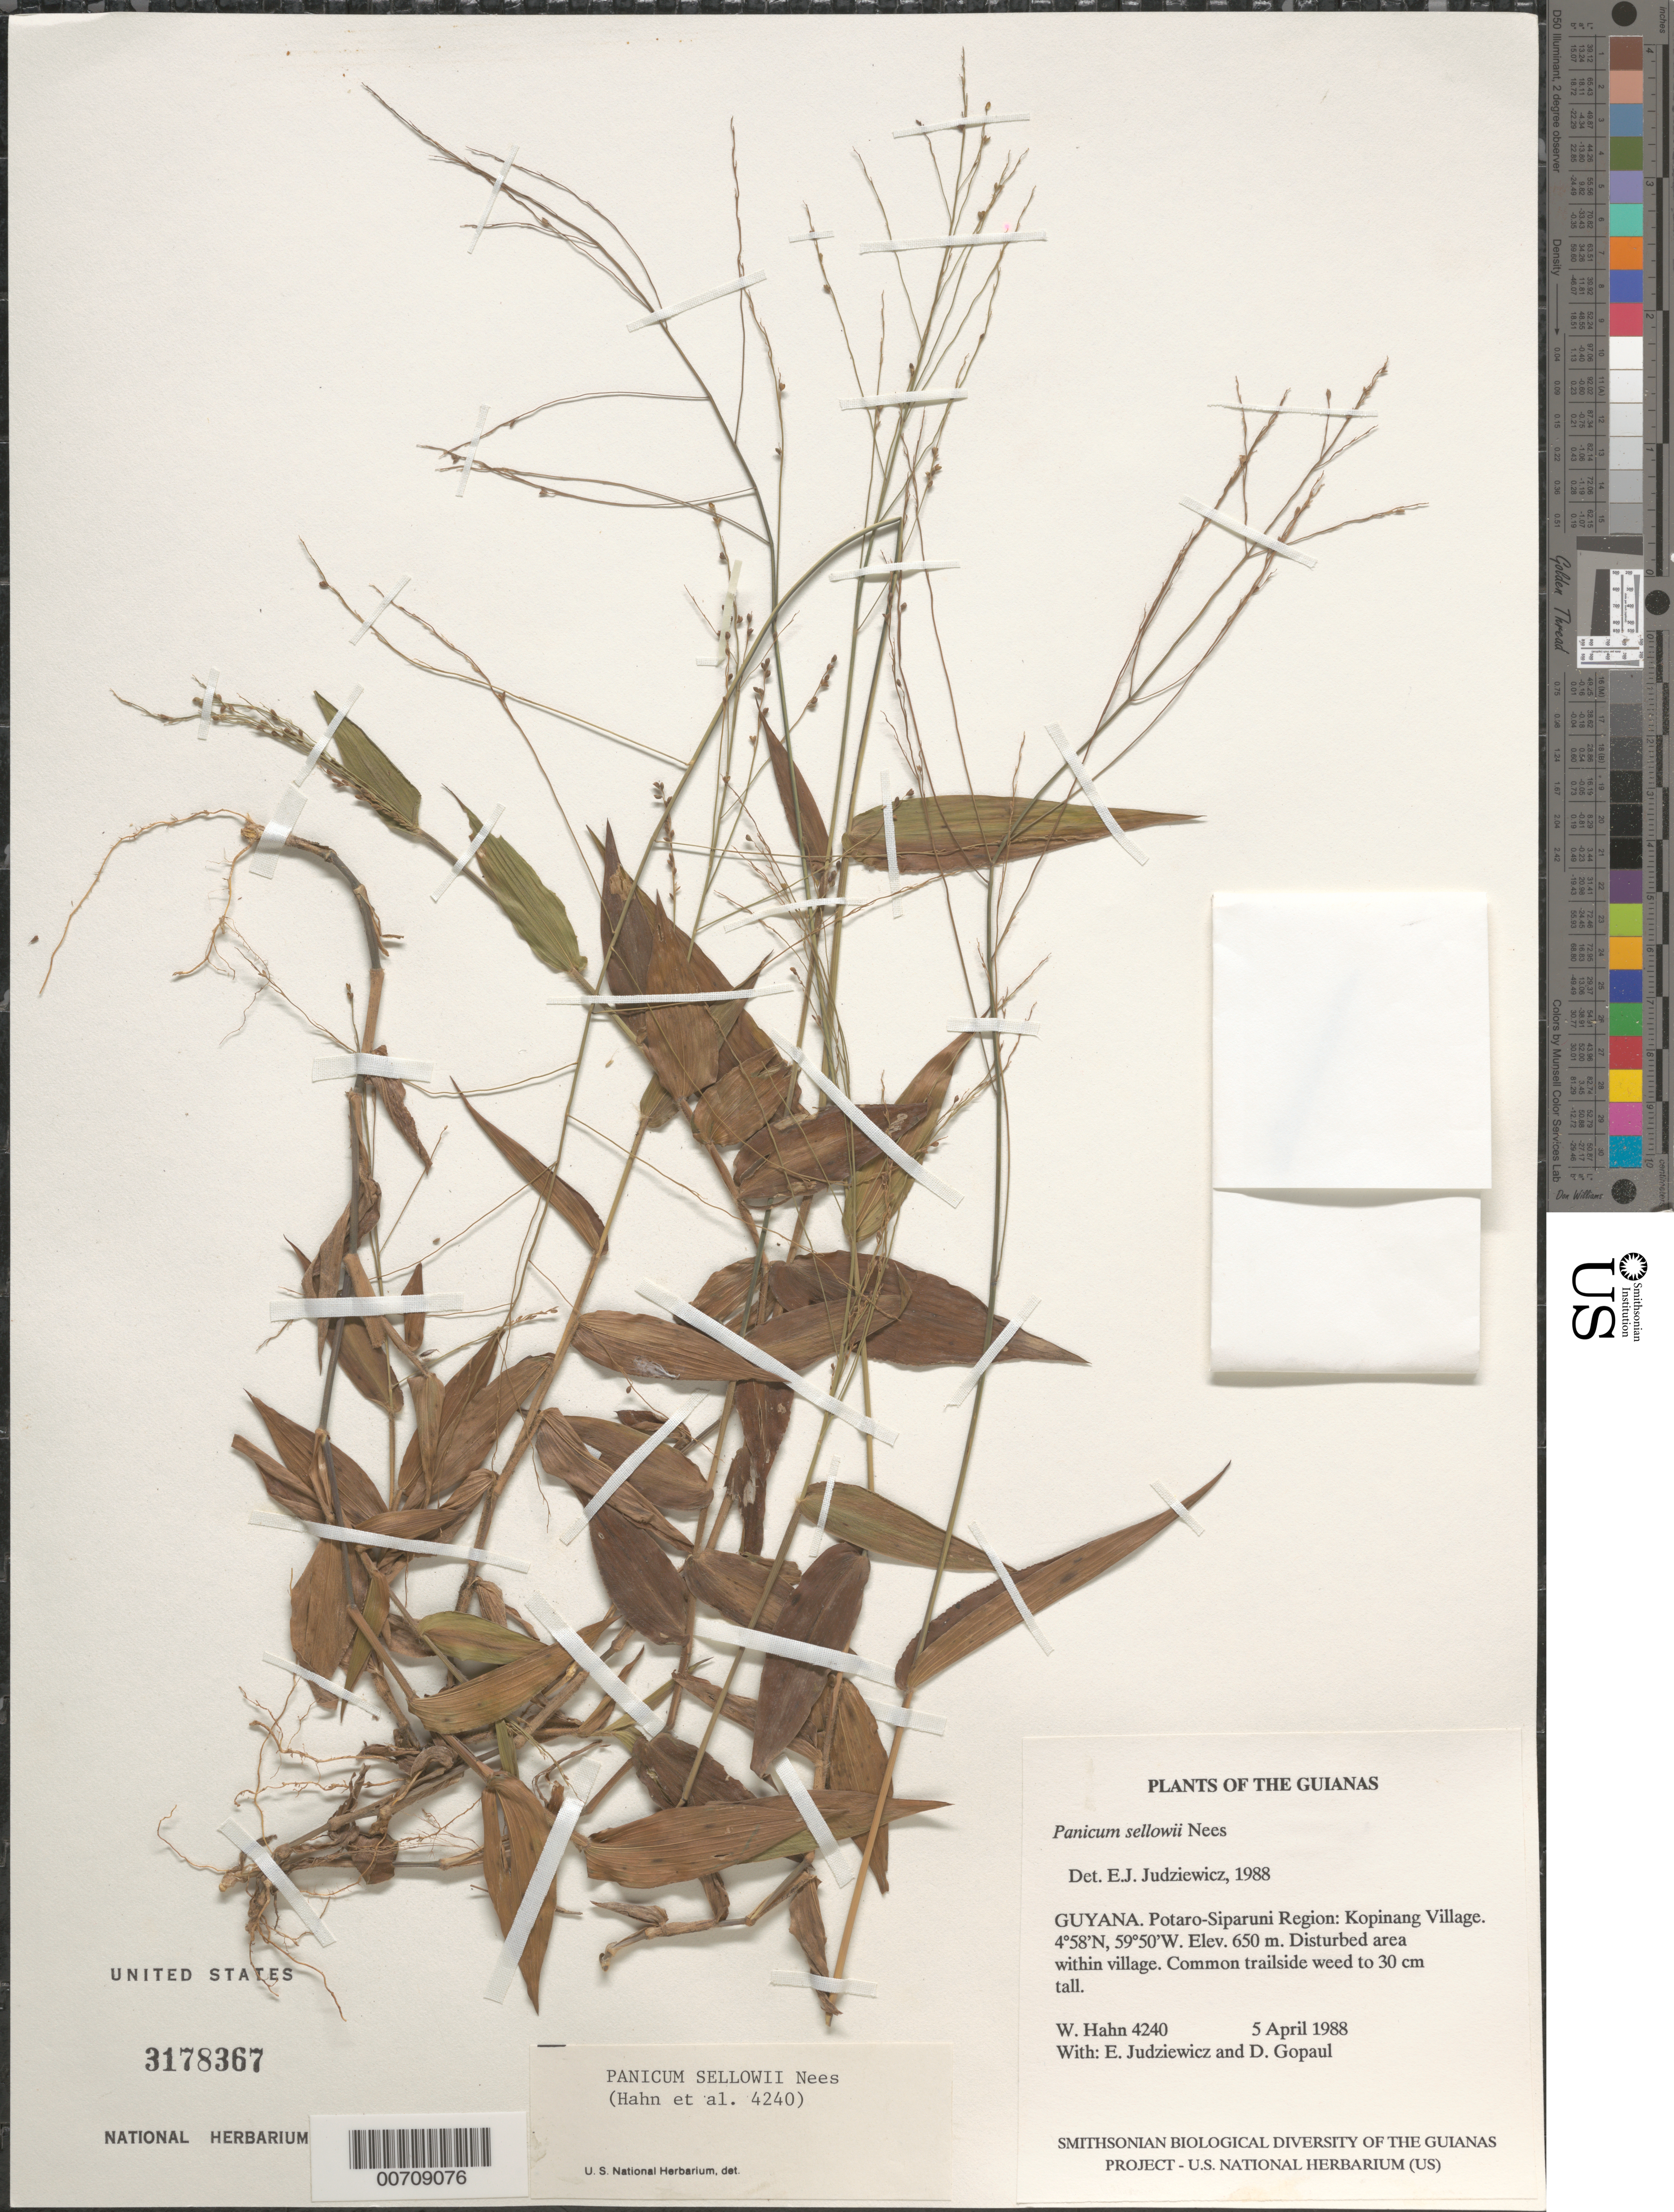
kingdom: Plantae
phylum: Tracheophyta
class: Liliopsida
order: Poales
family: Poaceae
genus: Panicum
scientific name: Panicum sellowii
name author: Nees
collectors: W. Hahn, E. J. Judziewicz & D. Gopaul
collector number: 4240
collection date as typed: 5 April 1988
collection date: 1988-04-05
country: Guyana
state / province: Potaro-Siparuni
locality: Kopinang Village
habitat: Disturbed area within village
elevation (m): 650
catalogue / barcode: US 3178367